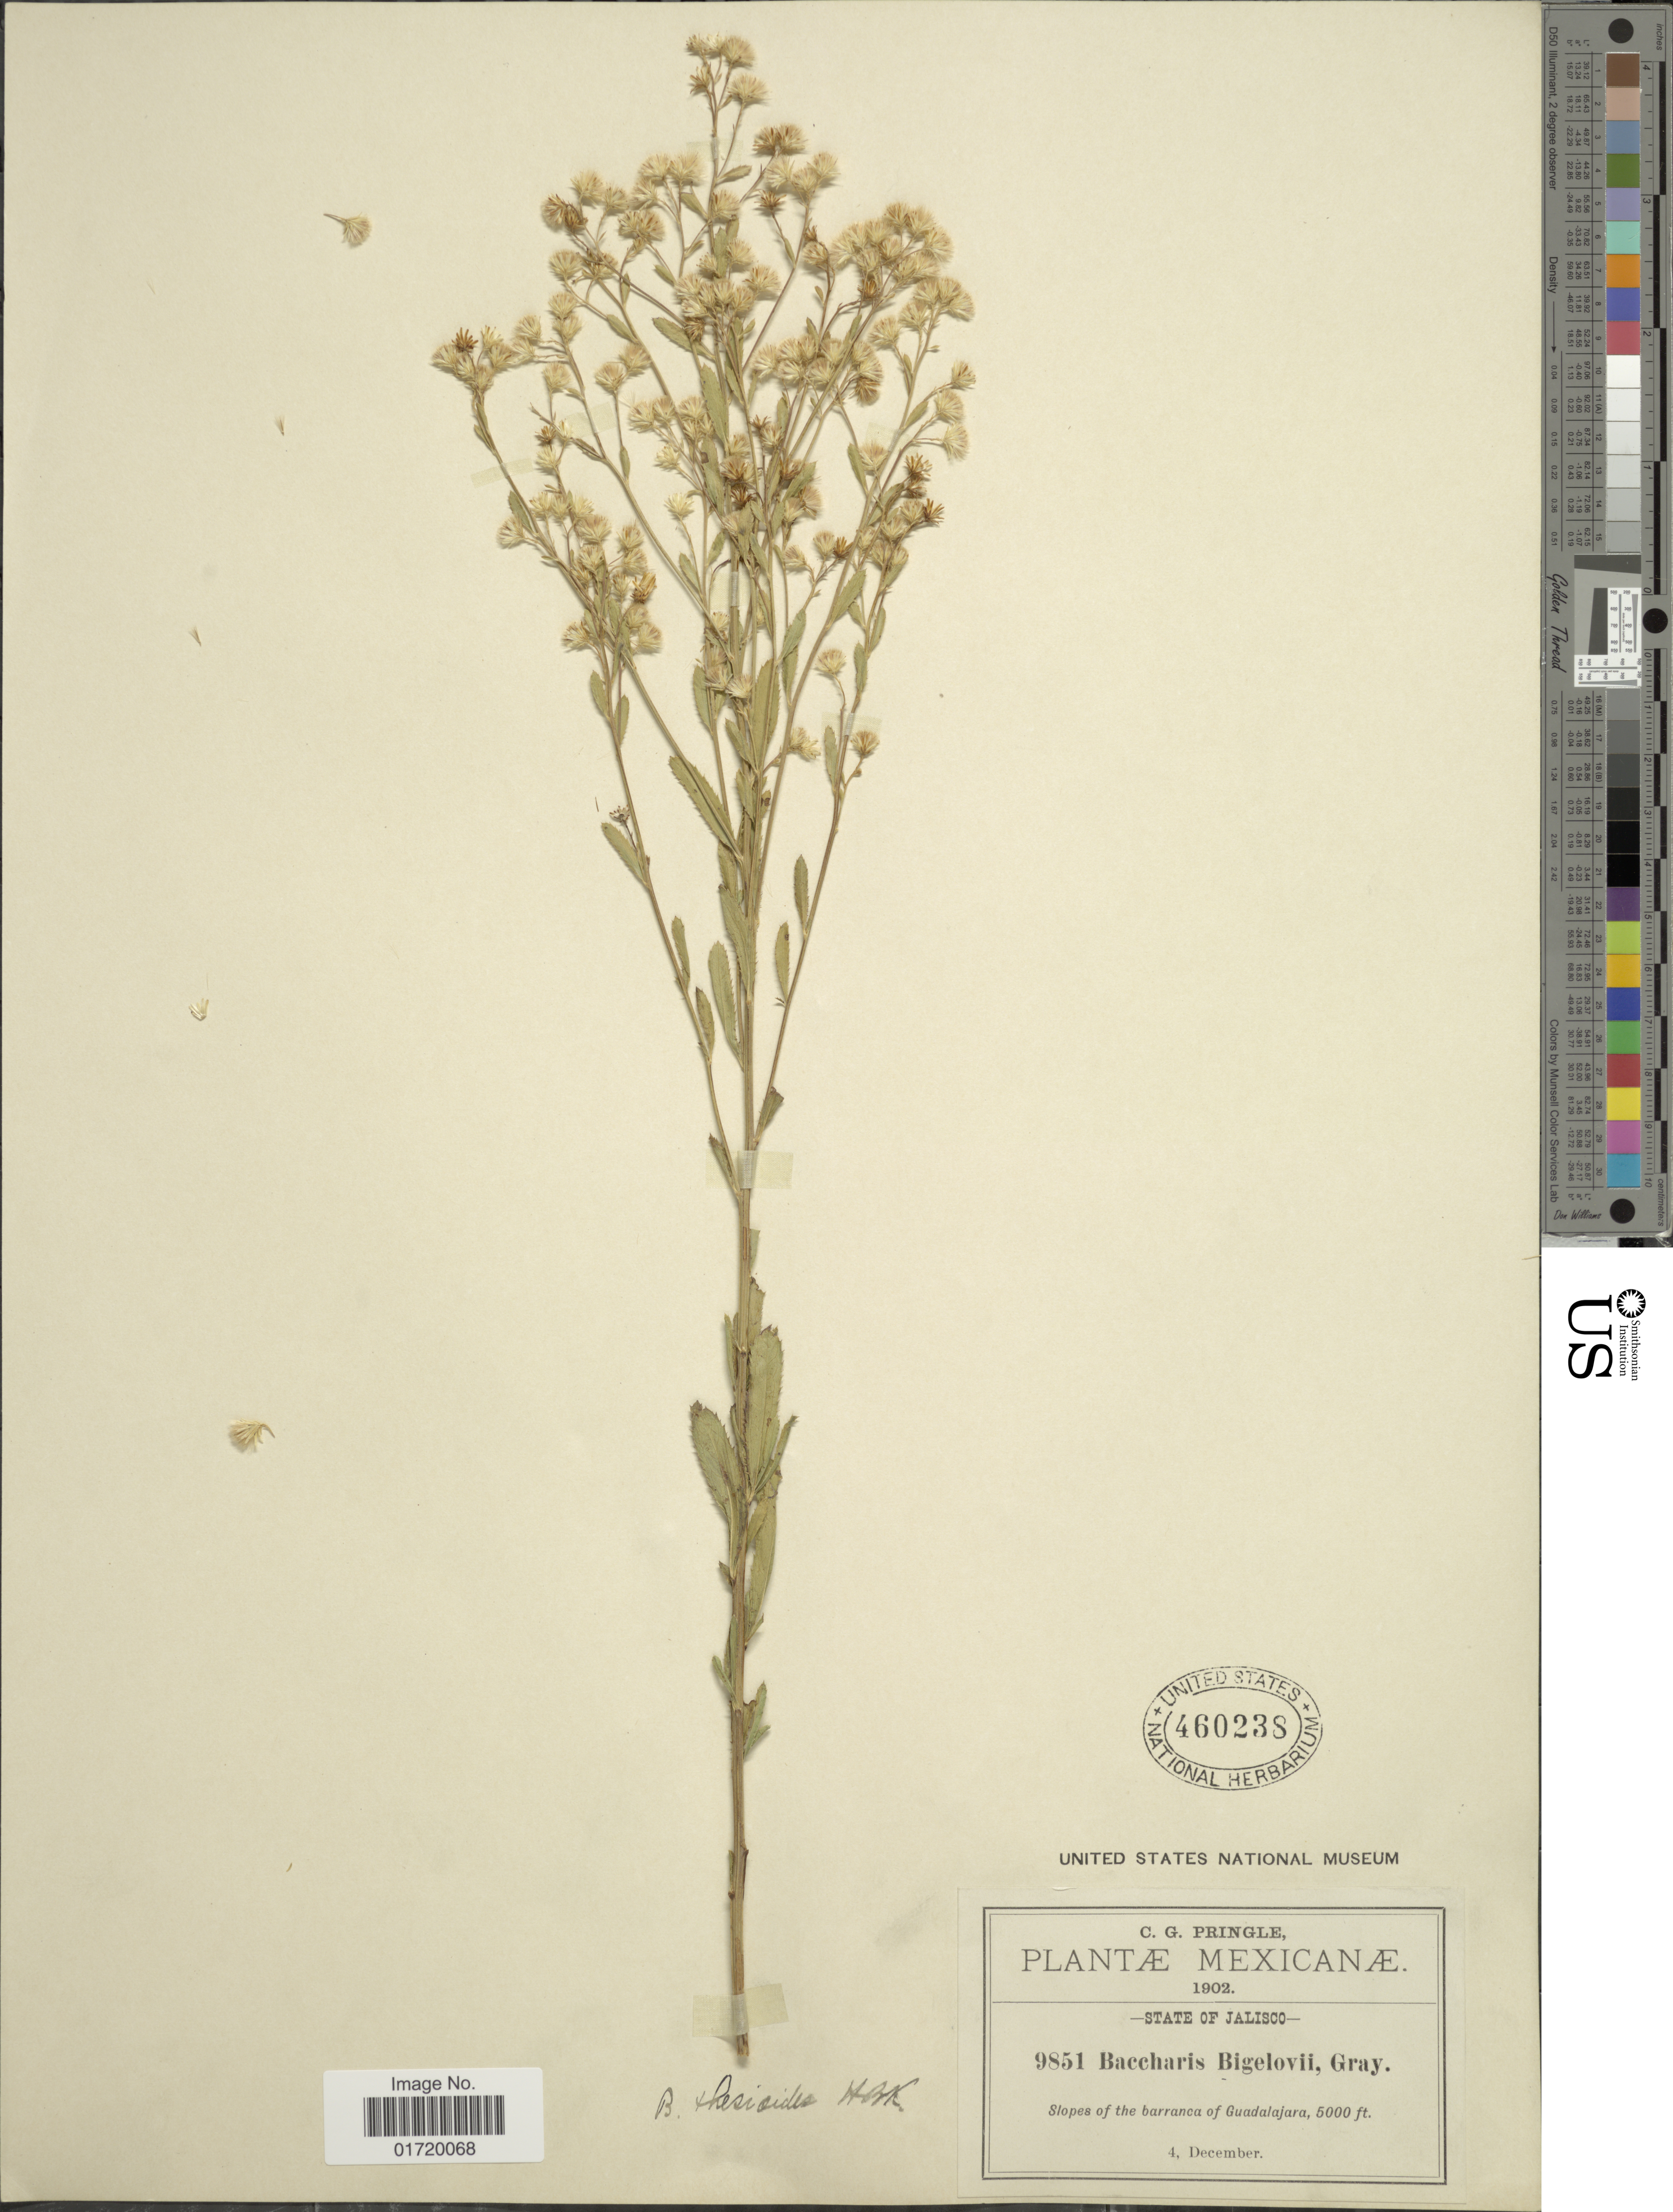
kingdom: Plantae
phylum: Tracheophyta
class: Magnoliopsida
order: Asterales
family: Asteraceae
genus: Baccharis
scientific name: Baccharis thesioides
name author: Kunth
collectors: C. G. Pringle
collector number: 9851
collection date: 1902-12-04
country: Mexico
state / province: Jalisco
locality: Mexicanae, barranca of Guadalajara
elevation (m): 1524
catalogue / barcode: US 460238